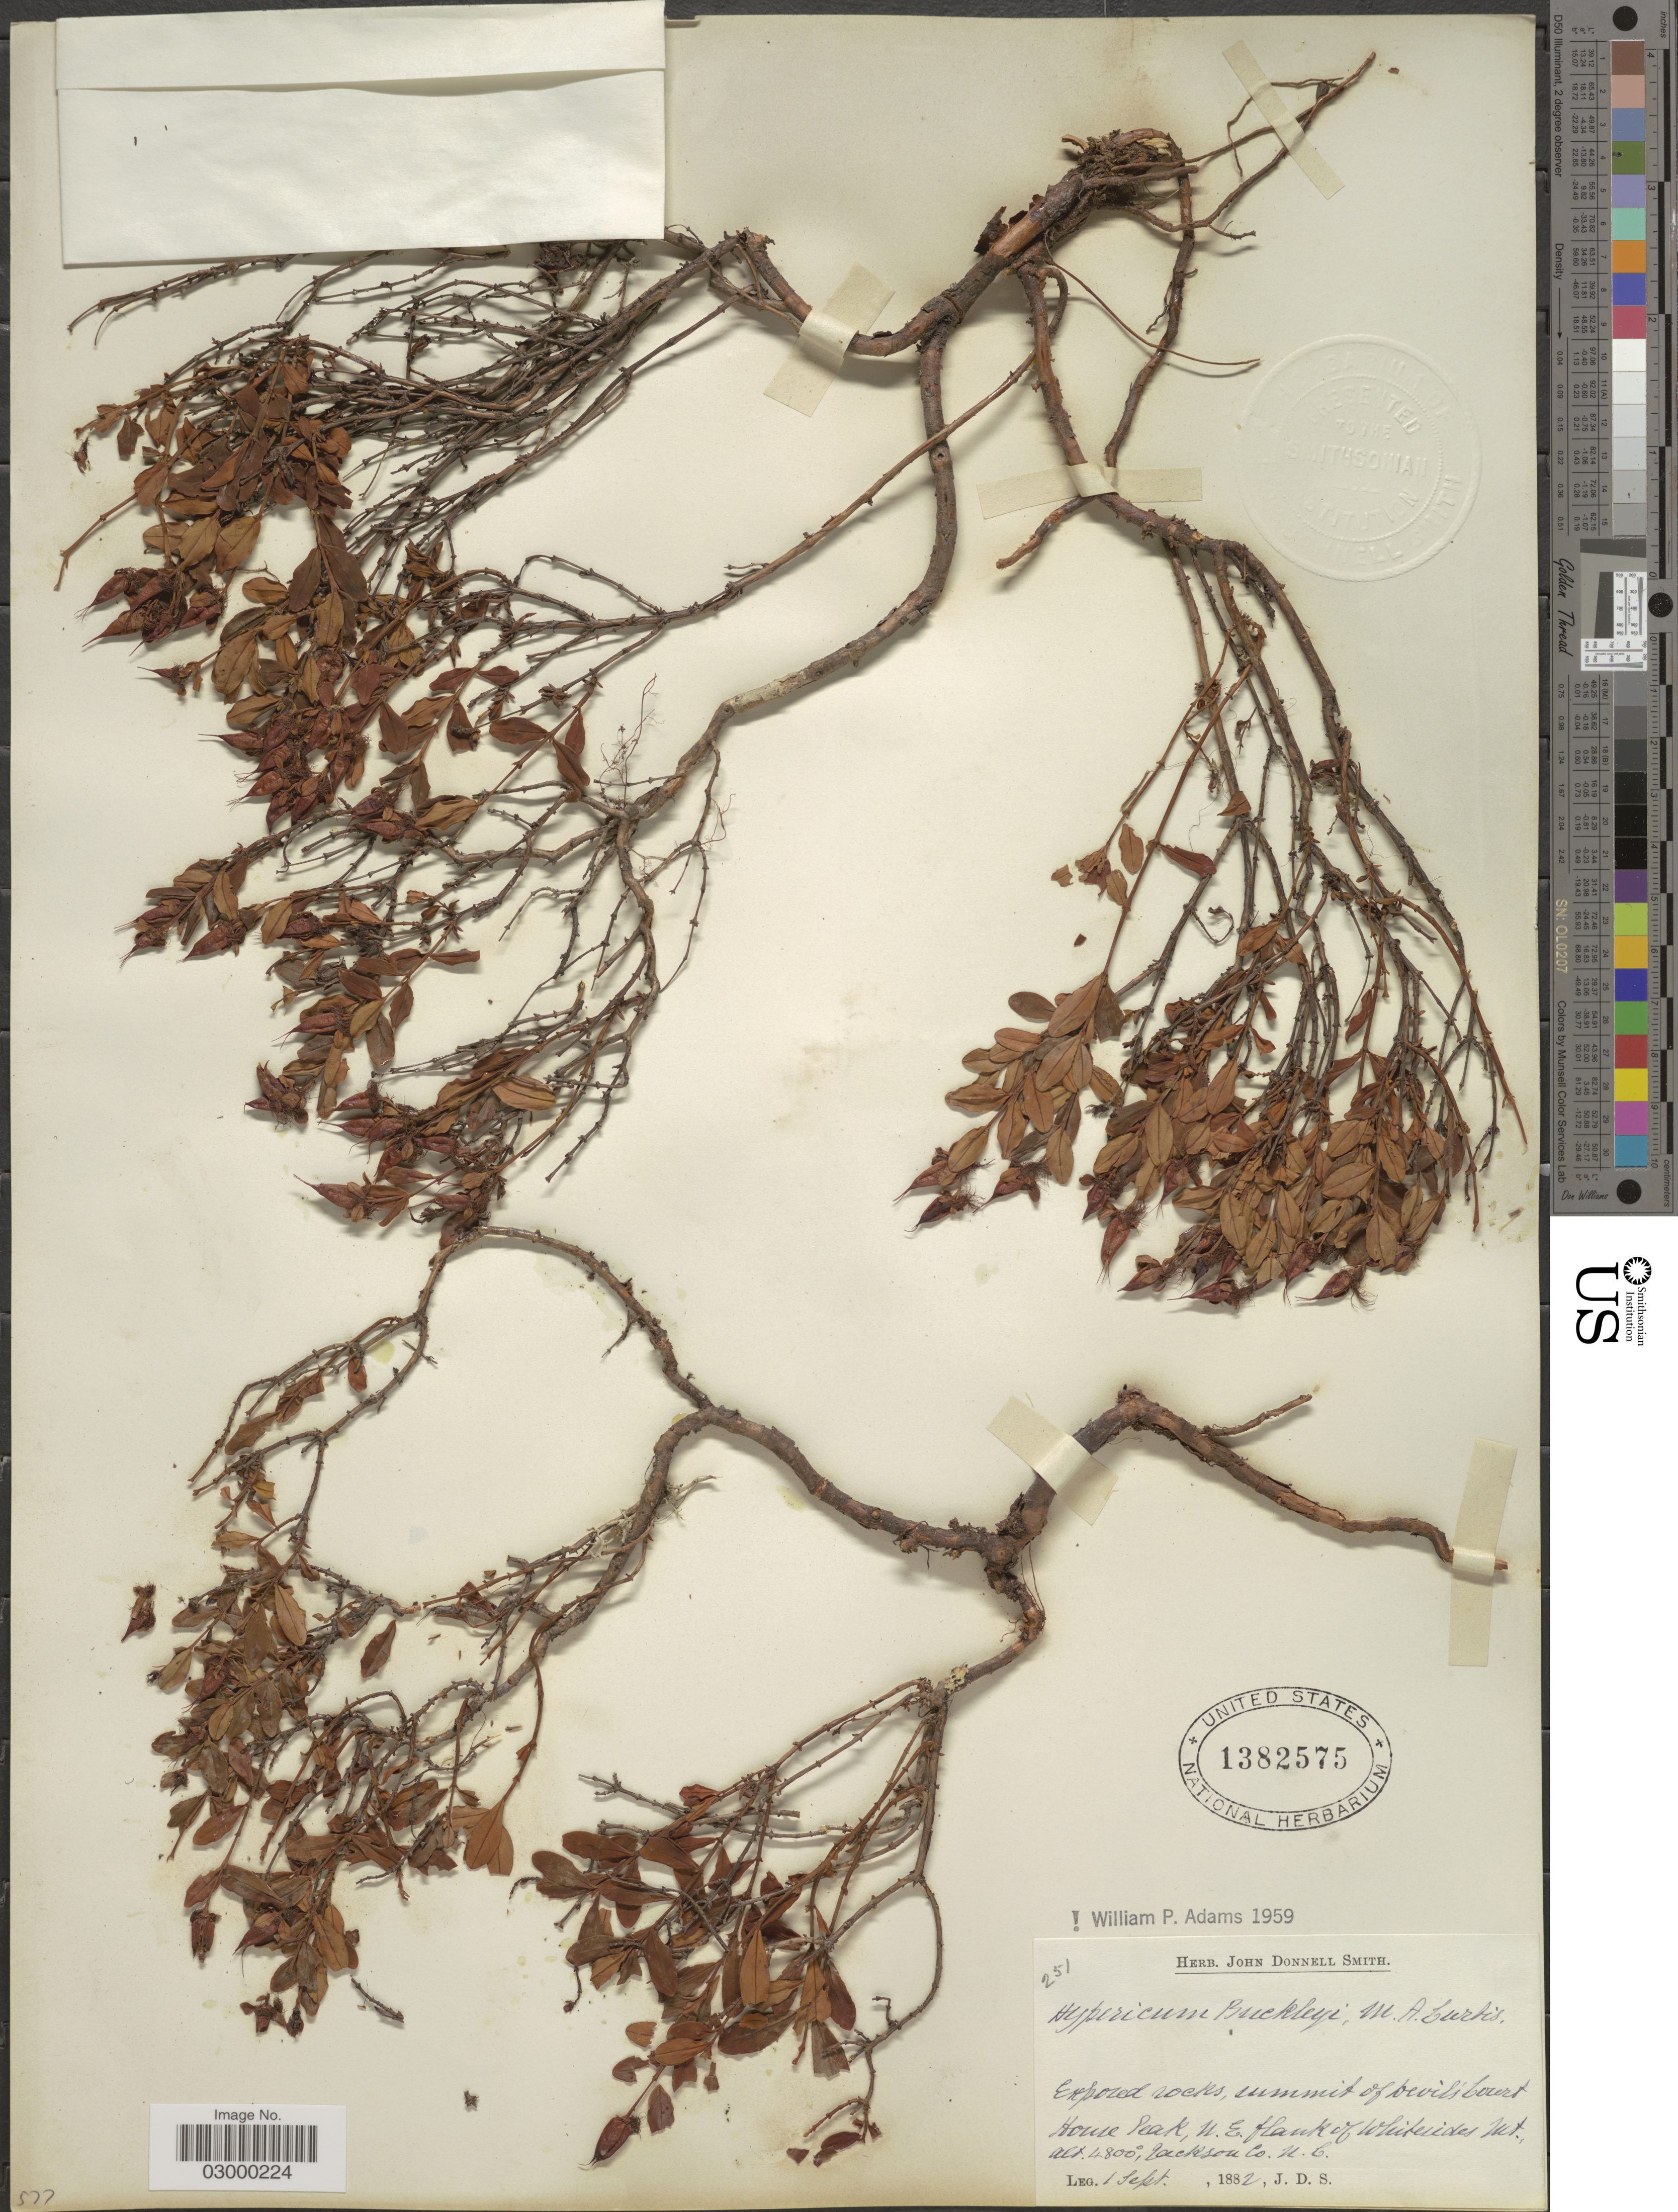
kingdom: Plantae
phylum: Tracheophyta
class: Magnoliopsida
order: Malpighiales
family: Hypericaceae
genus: Hypericum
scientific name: Hypericum buckleyi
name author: M.A. Curtis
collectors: J. Donnell Smith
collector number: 251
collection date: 1882-09-01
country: United States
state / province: North Carolina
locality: Exposed rocks, summit of Devil's Court House Peak, N.E. flank of Whitesides Mt., Jackson Co.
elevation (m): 1463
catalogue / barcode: US 1382575